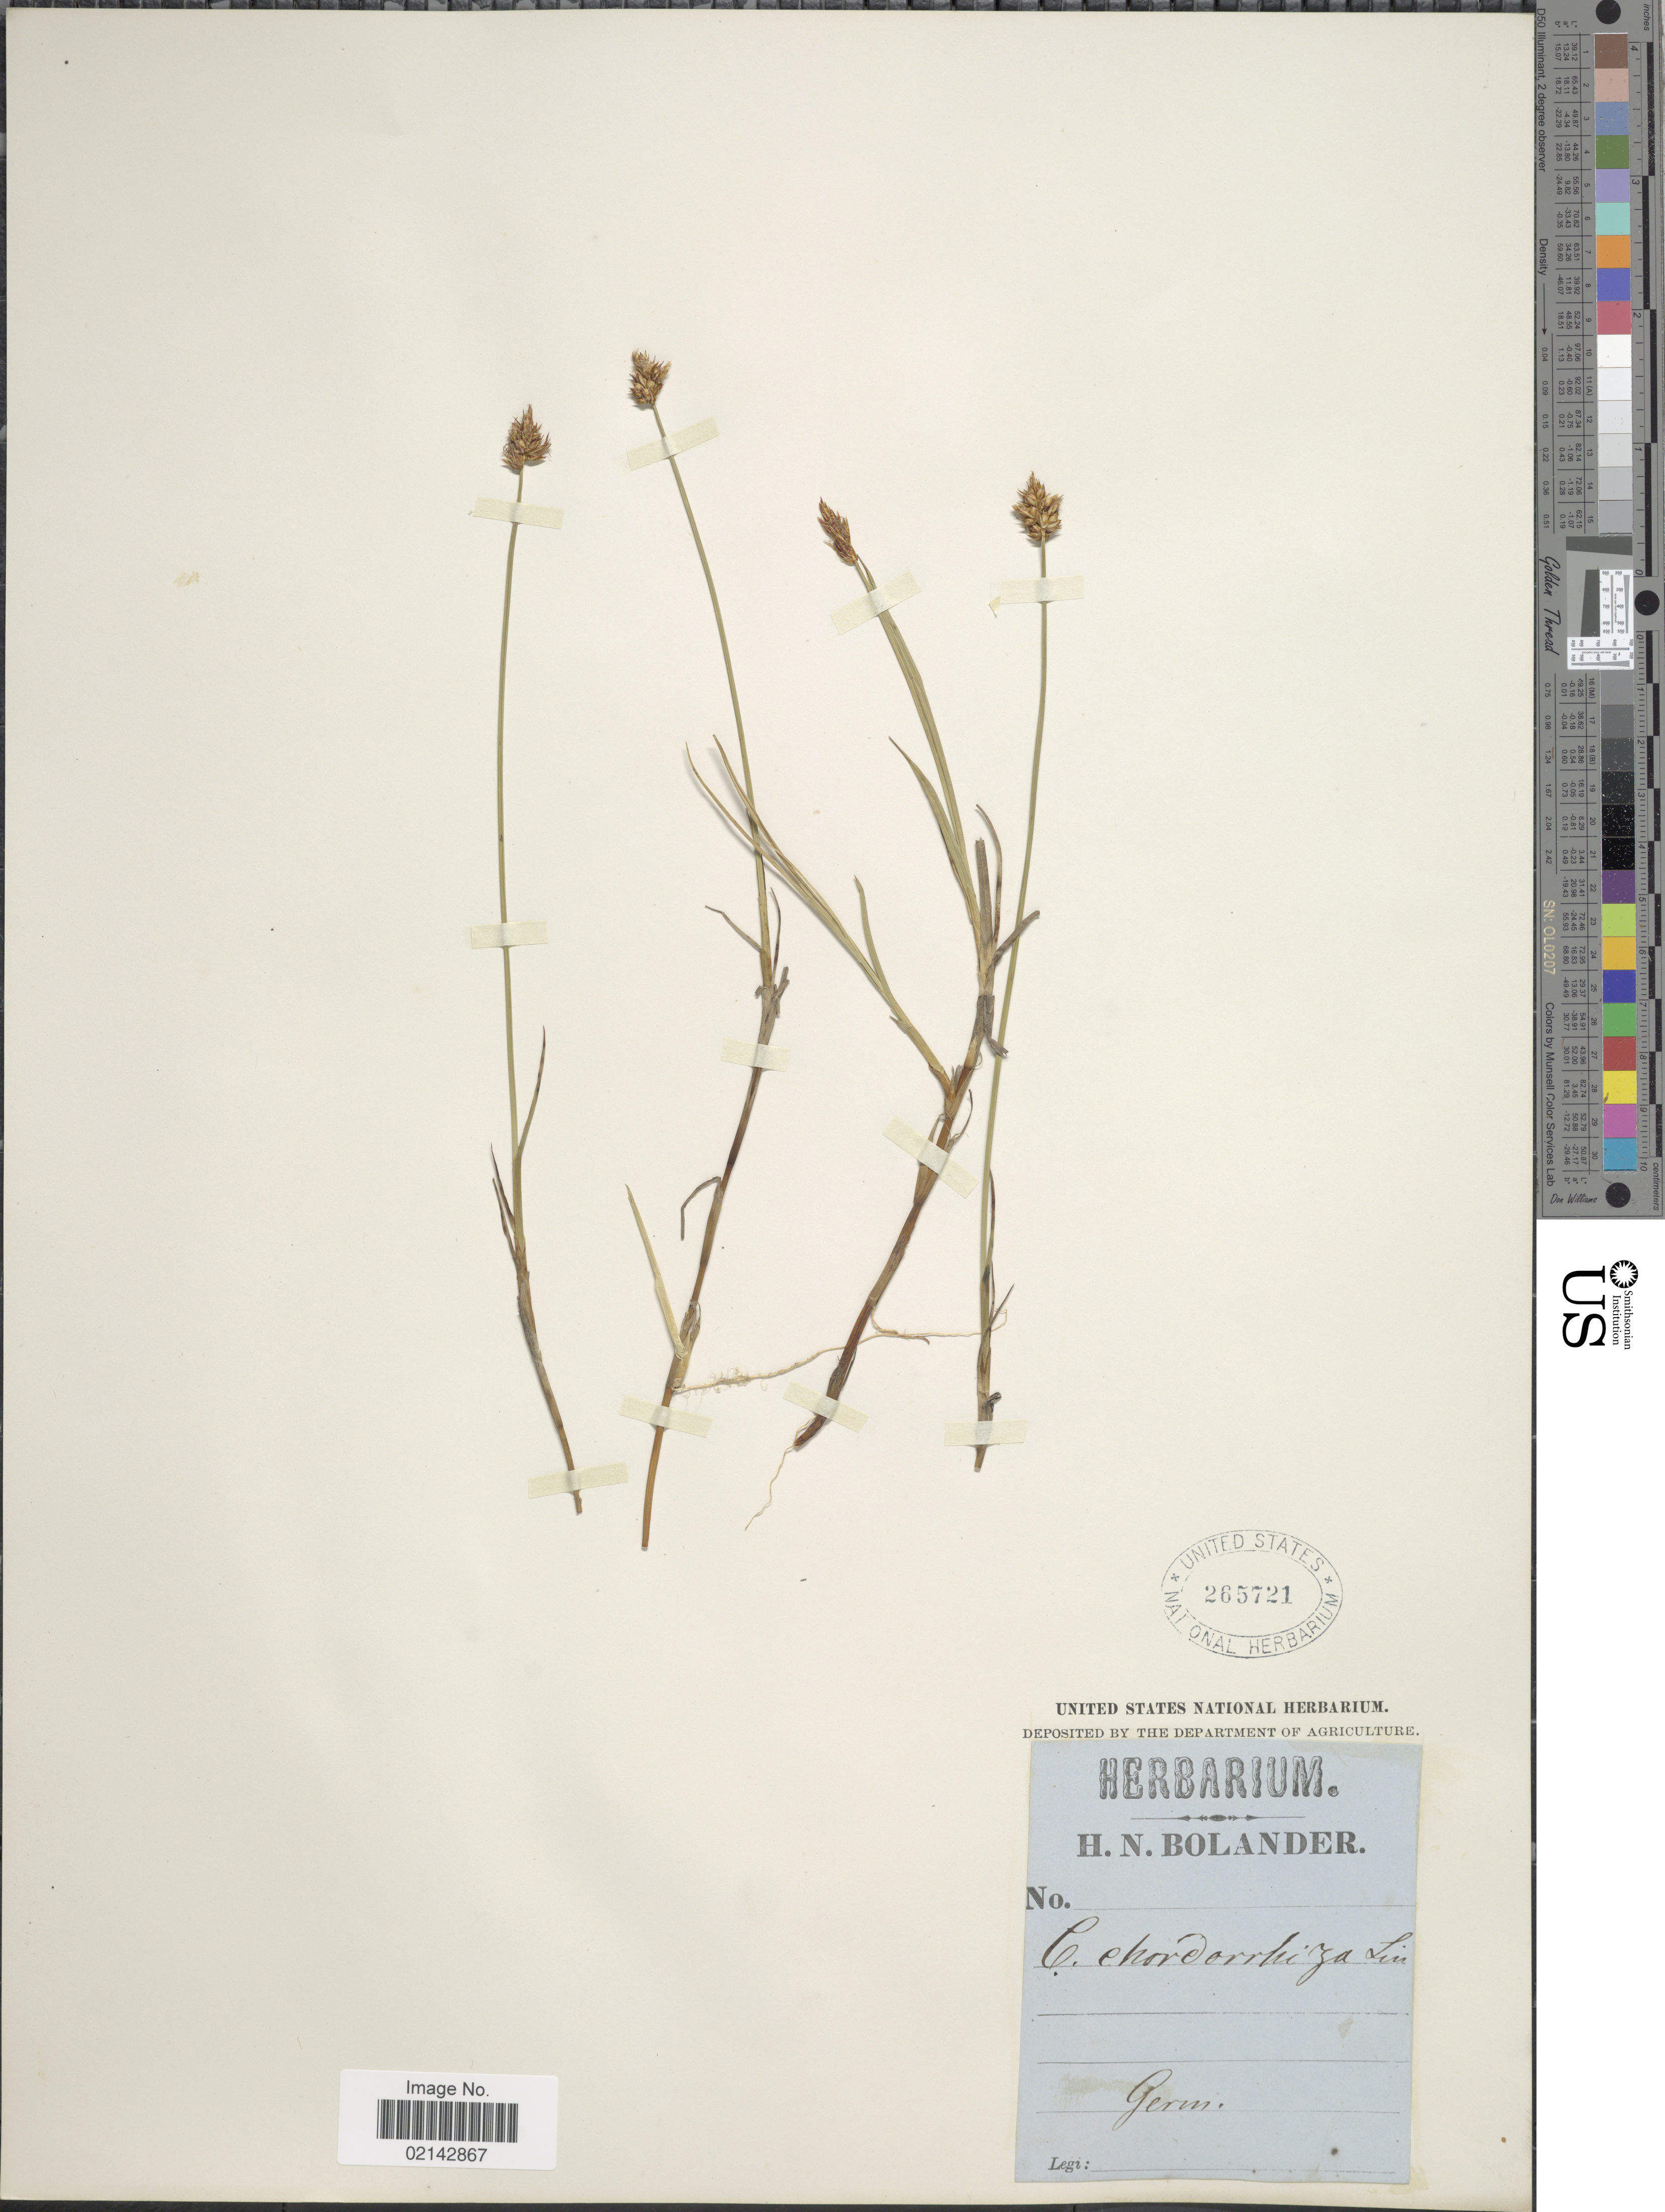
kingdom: Plantae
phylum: Tracheophyta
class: Liliopsida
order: Poales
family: Cyperaceae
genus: Carex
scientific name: Carex chordorrhiza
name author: L. f.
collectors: H. N. Bolander (herbarium)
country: Germany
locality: Germ.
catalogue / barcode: US 265721